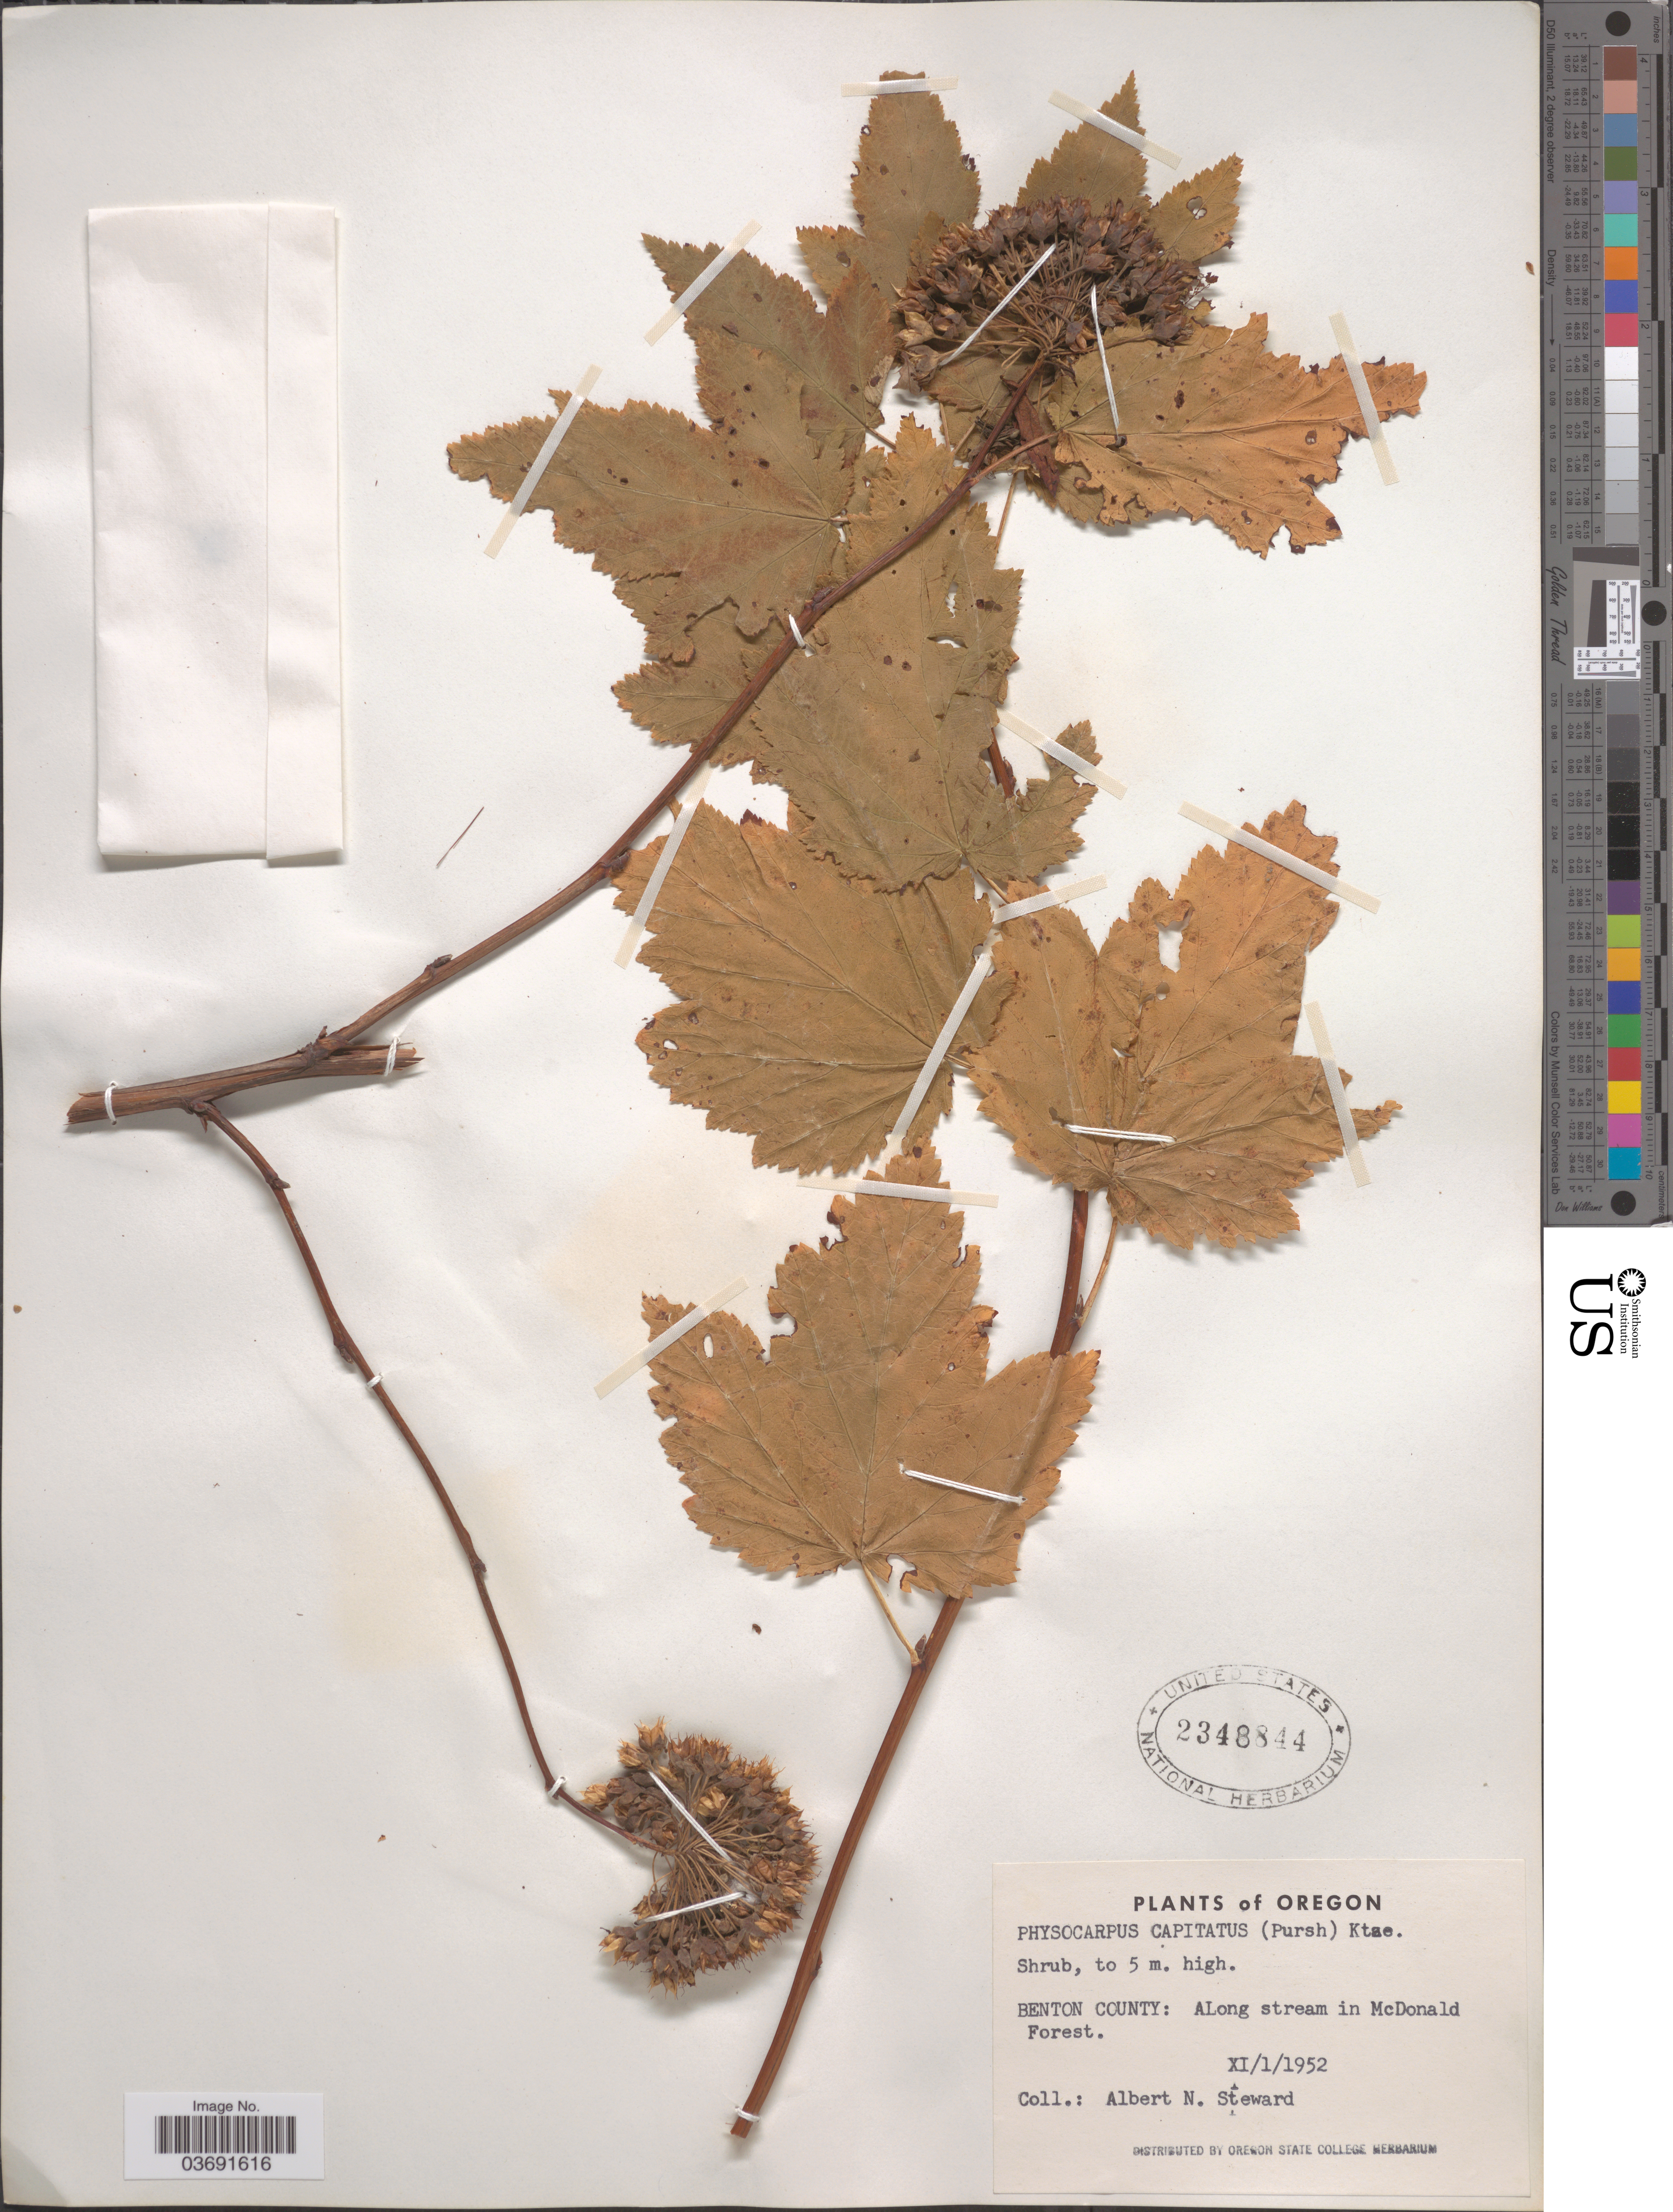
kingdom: Plantae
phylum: Tracheophyta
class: Magnoliopsida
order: Rosales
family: Rosaceae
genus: Physocarpus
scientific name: Physocarpus capitatus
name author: (Pursh) Kuntze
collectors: A. N. Steward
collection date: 1952-11-01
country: United States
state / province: Oregon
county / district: Benton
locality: Benton County: Along stream in McDonald Forest.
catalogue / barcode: US 2348844